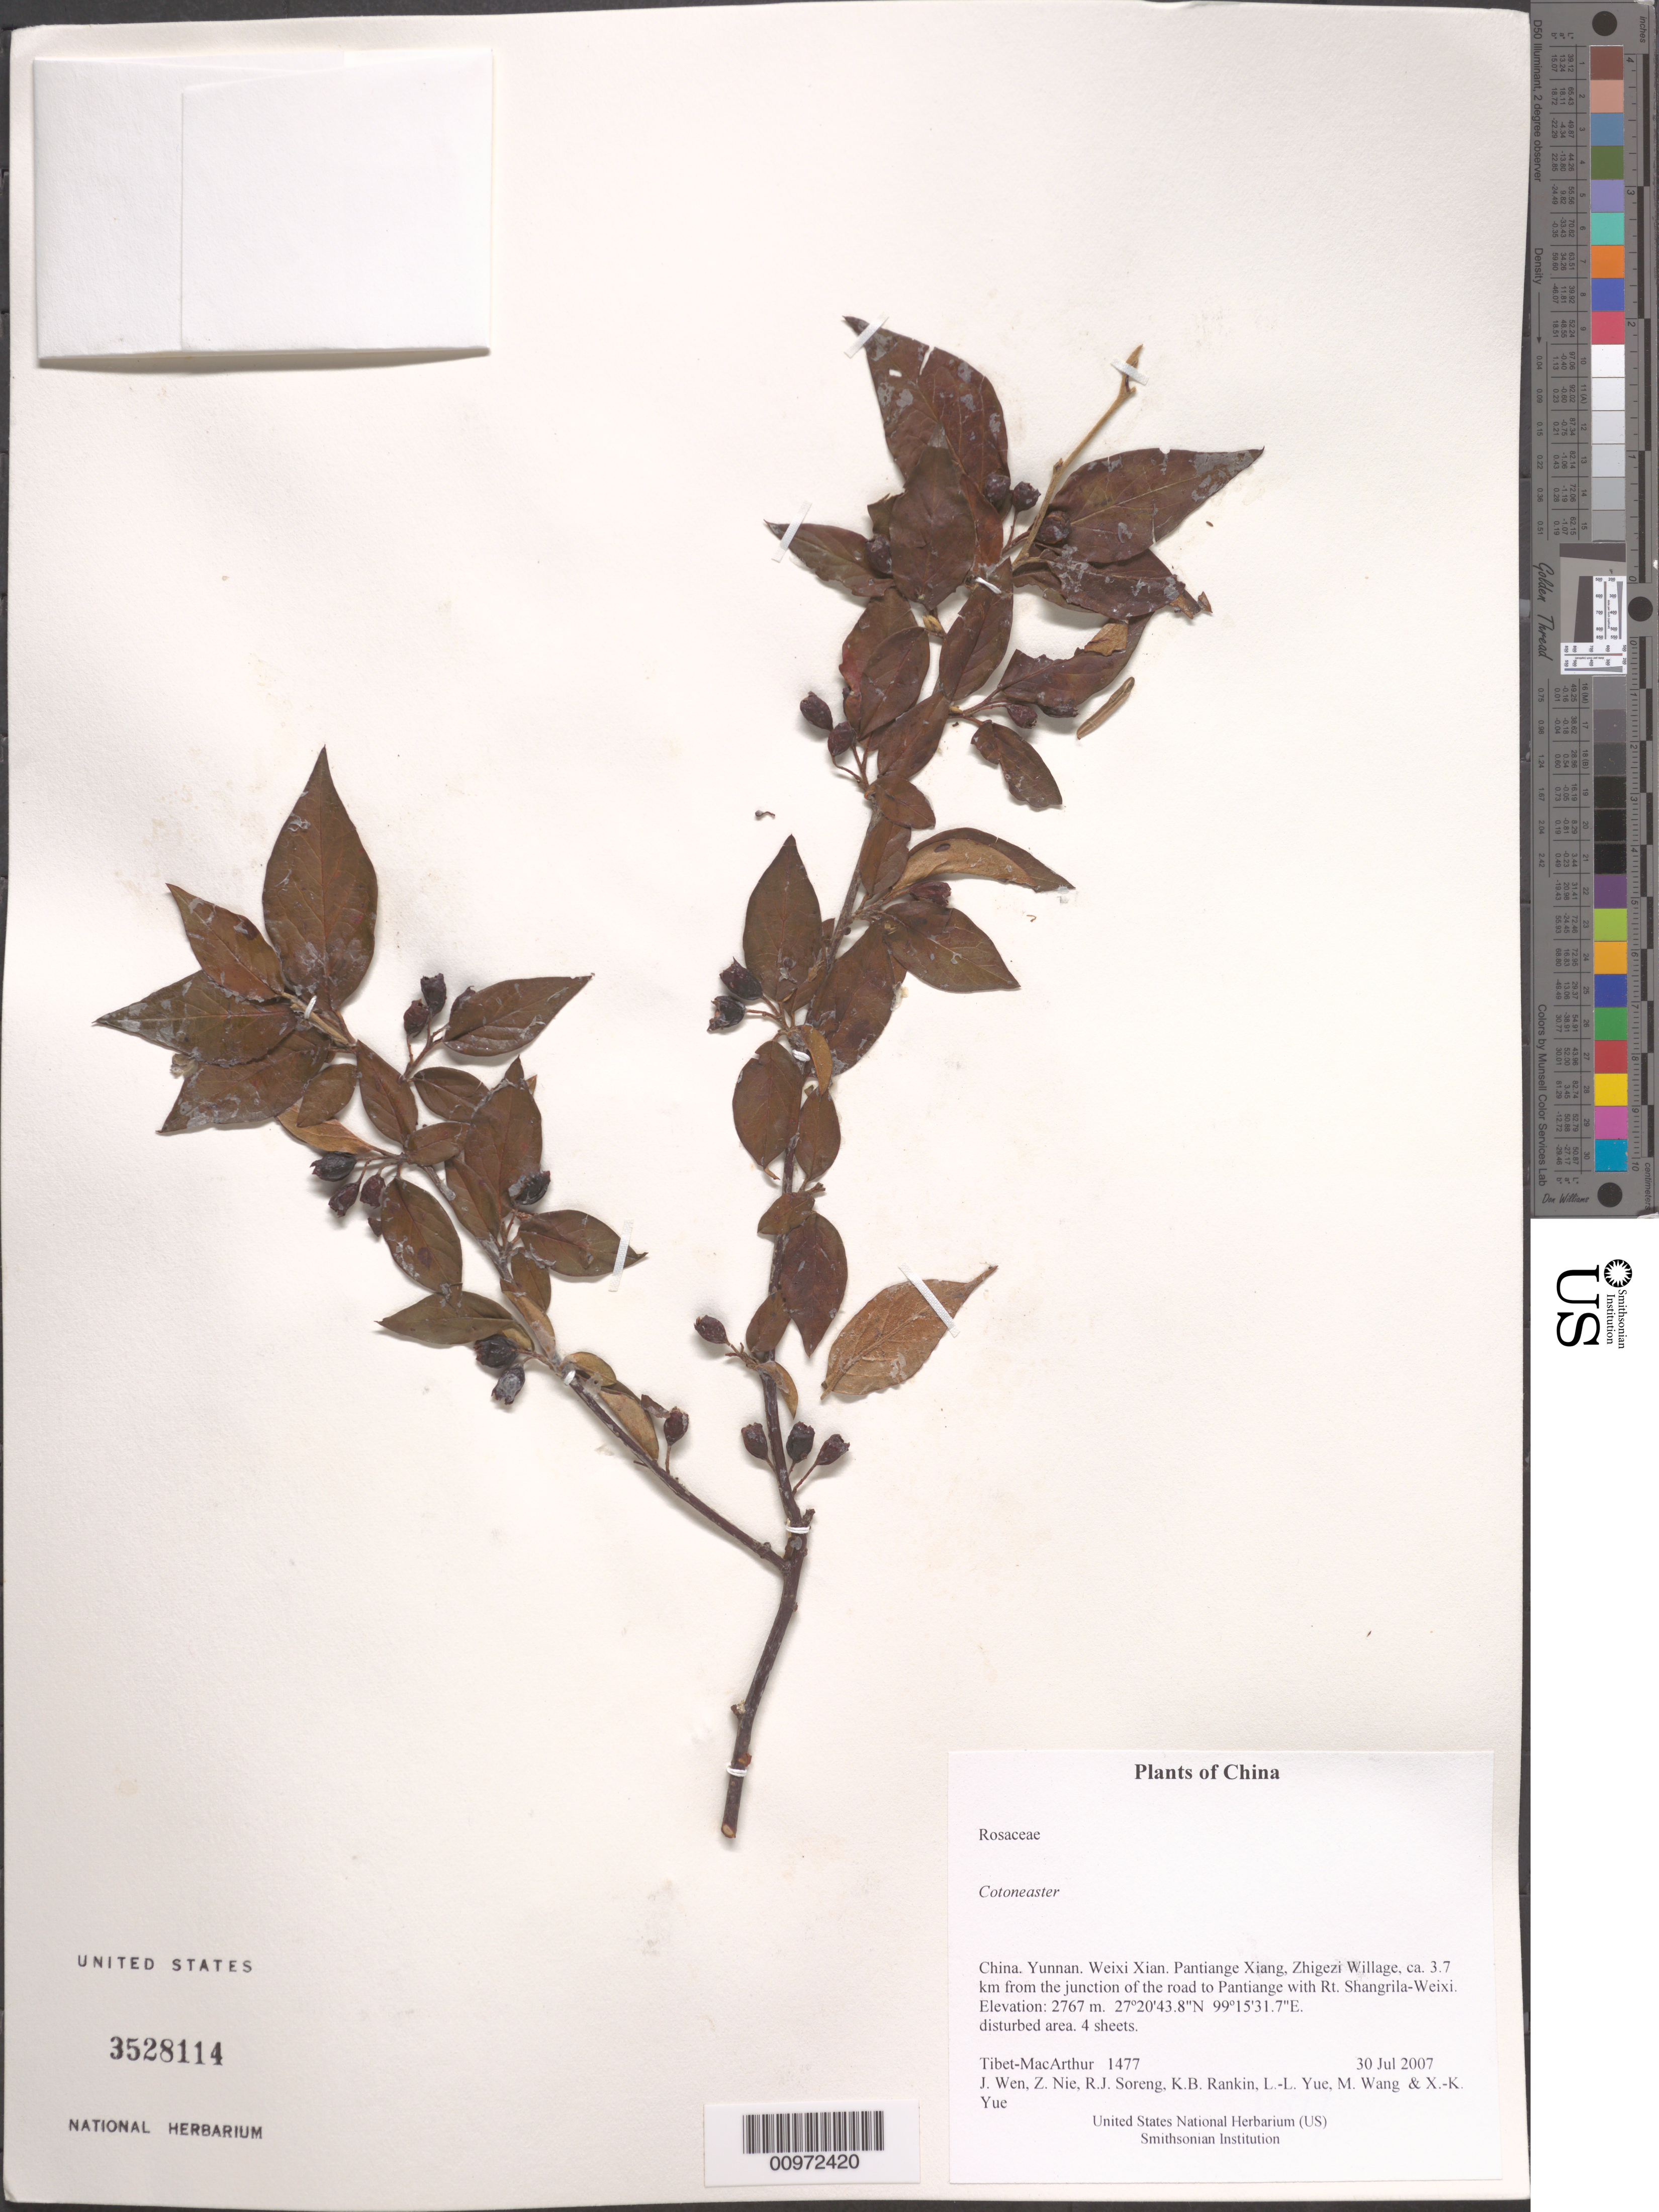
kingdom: Plantae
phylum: Tracheophyta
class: Magnoliopsida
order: Rosales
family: Rosaceae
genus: Cotoneaster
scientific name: Cotoneaster sp.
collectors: Tibet-MacArthur, J. Wen, Z. Nie, R. J. Soreng, K. Rankin, L. Yue, M. Wang & X. Yue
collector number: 1477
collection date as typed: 30 Jul 2007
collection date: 2007-07-30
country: China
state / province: Yunnan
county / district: Weixi Xian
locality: Pantiange Xiang, Zhigezi Willage, ca. 3.7 km from the junction of the road to Pantiange with Rt. Shangrila-Weixi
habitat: disturbed area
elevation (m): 2767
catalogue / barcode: US 3528114